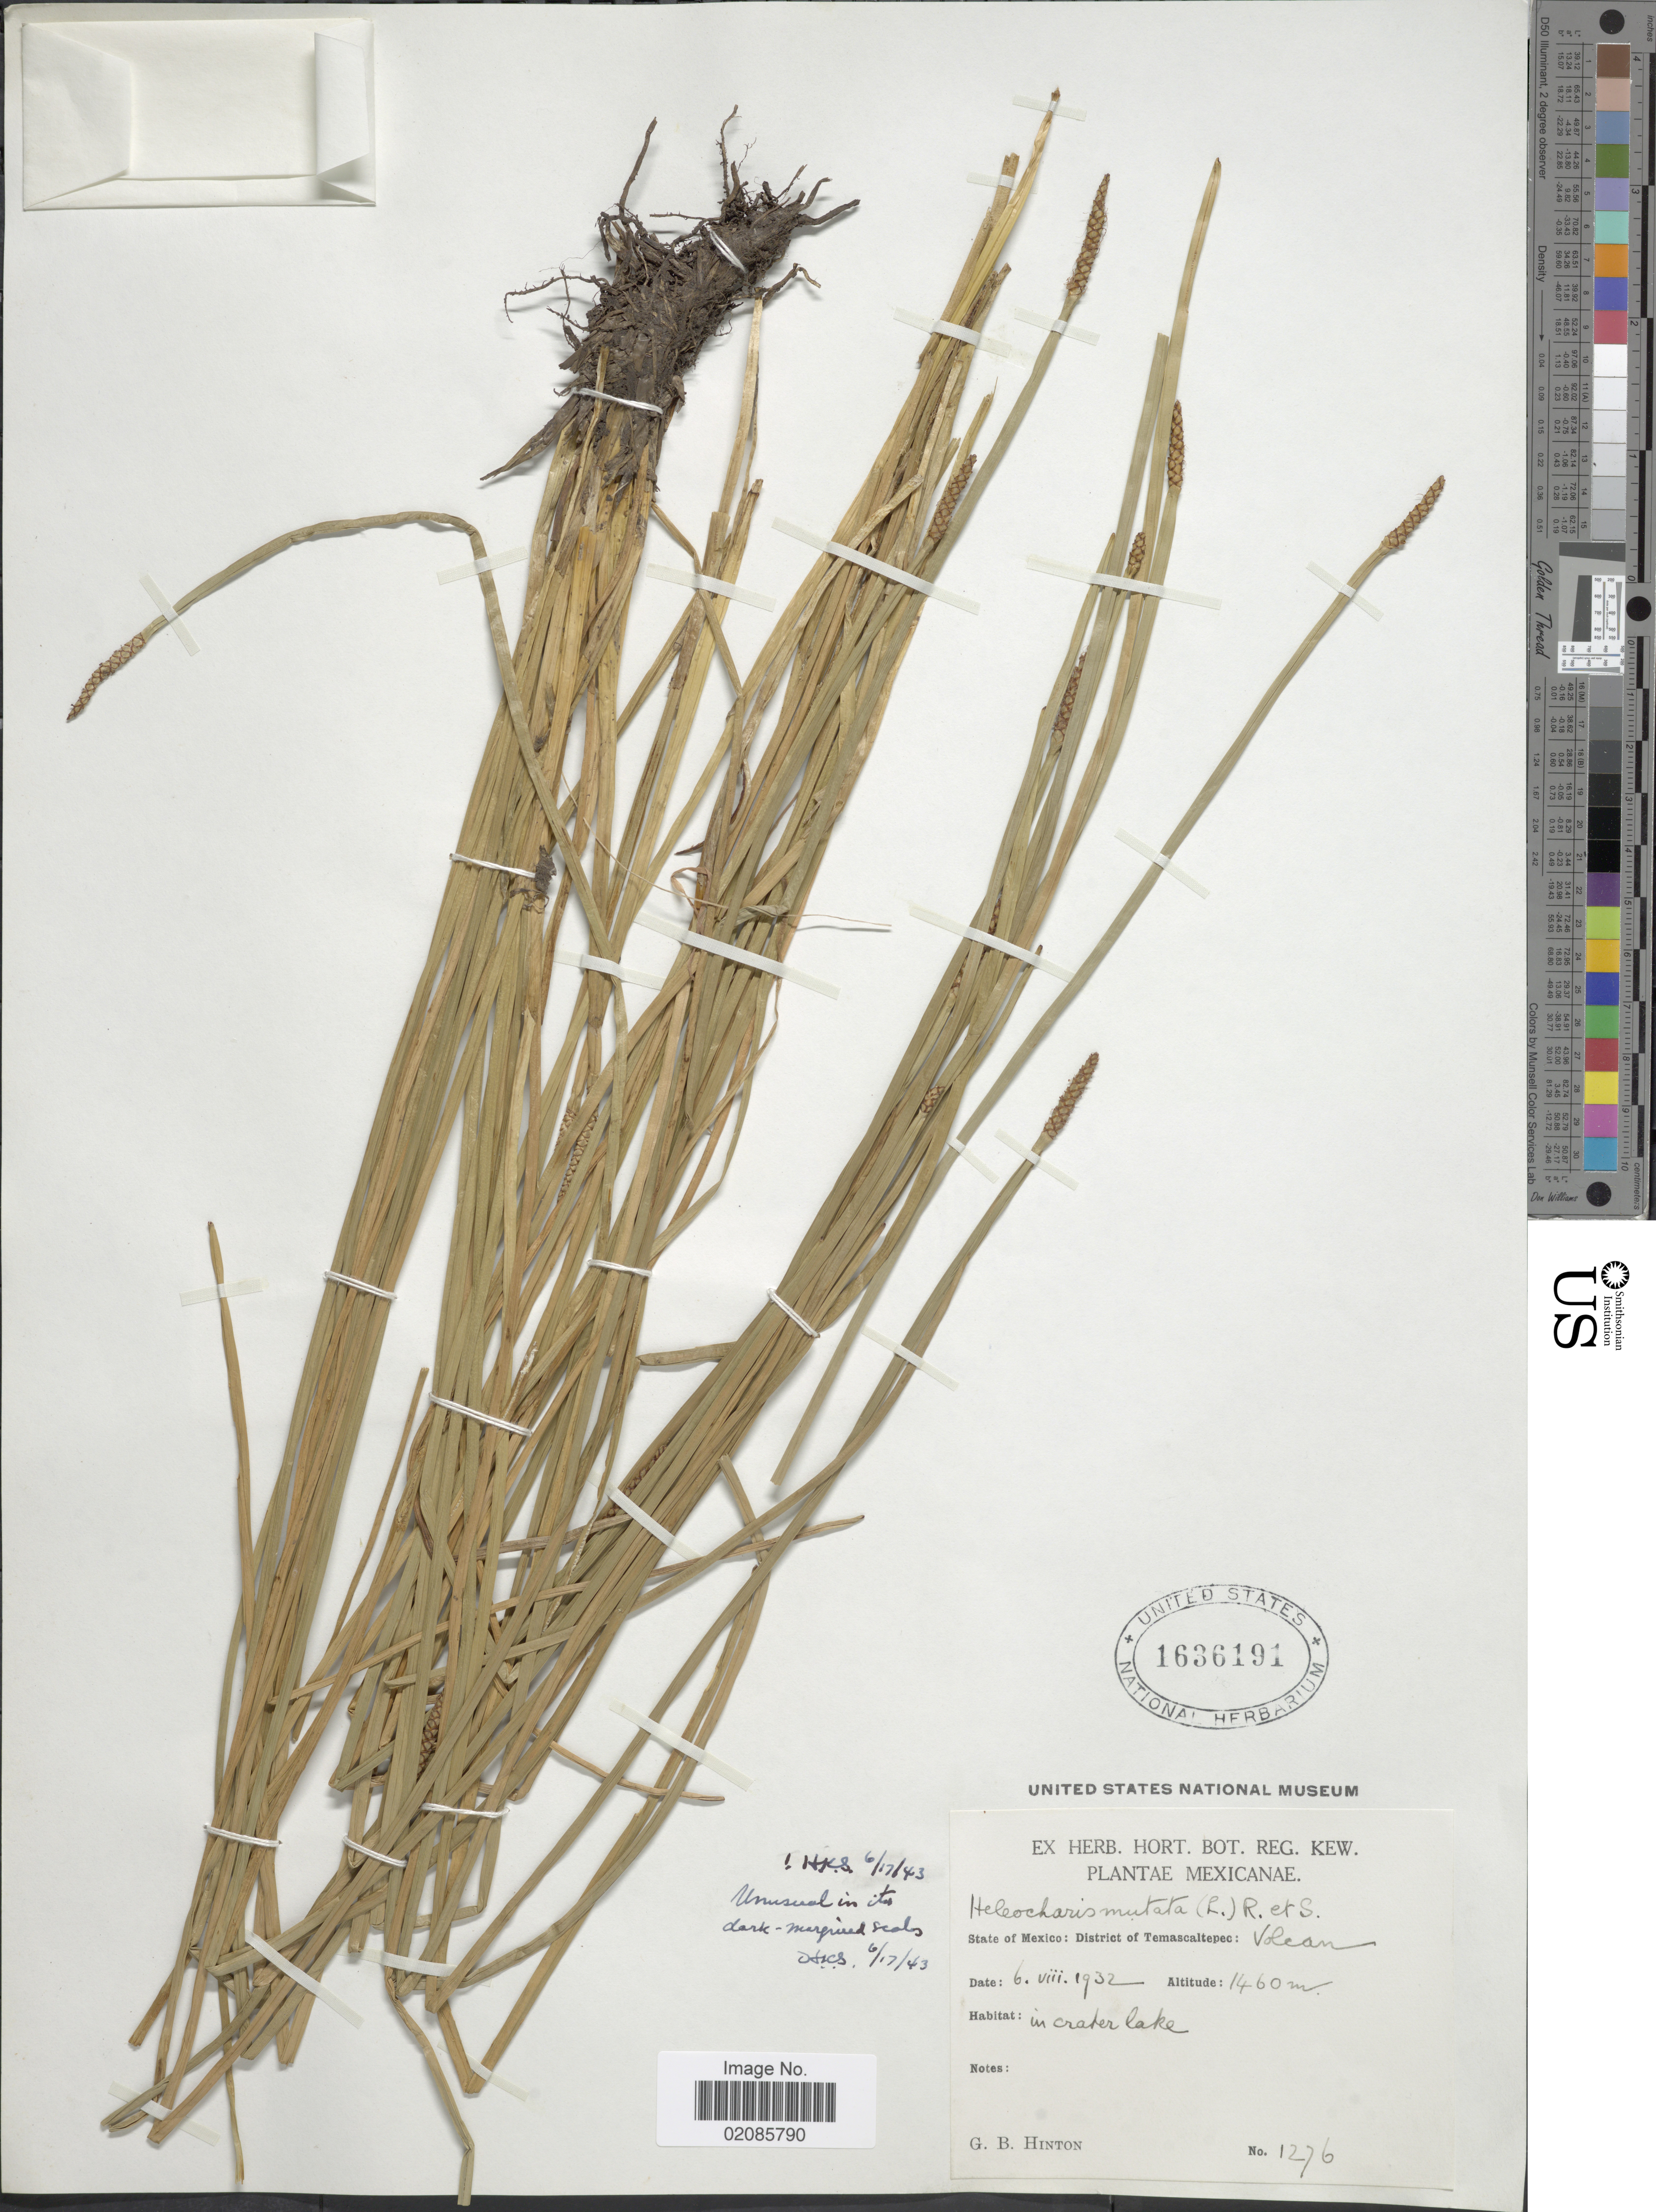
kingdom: Plantae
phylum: Tracheophyta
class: Liliopsida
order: Poales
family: Cyperaceae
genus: Eleocharis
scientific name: Eleocharis mutata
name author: (L.) Roem. & Schult.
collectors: G. B. Hinton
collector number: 1276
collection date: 1932-08-06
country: Mexico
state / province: México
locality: State of Mexico: Disxtrict of Temascaltepec: Volcan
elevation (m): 1460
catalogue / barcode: US 1636191